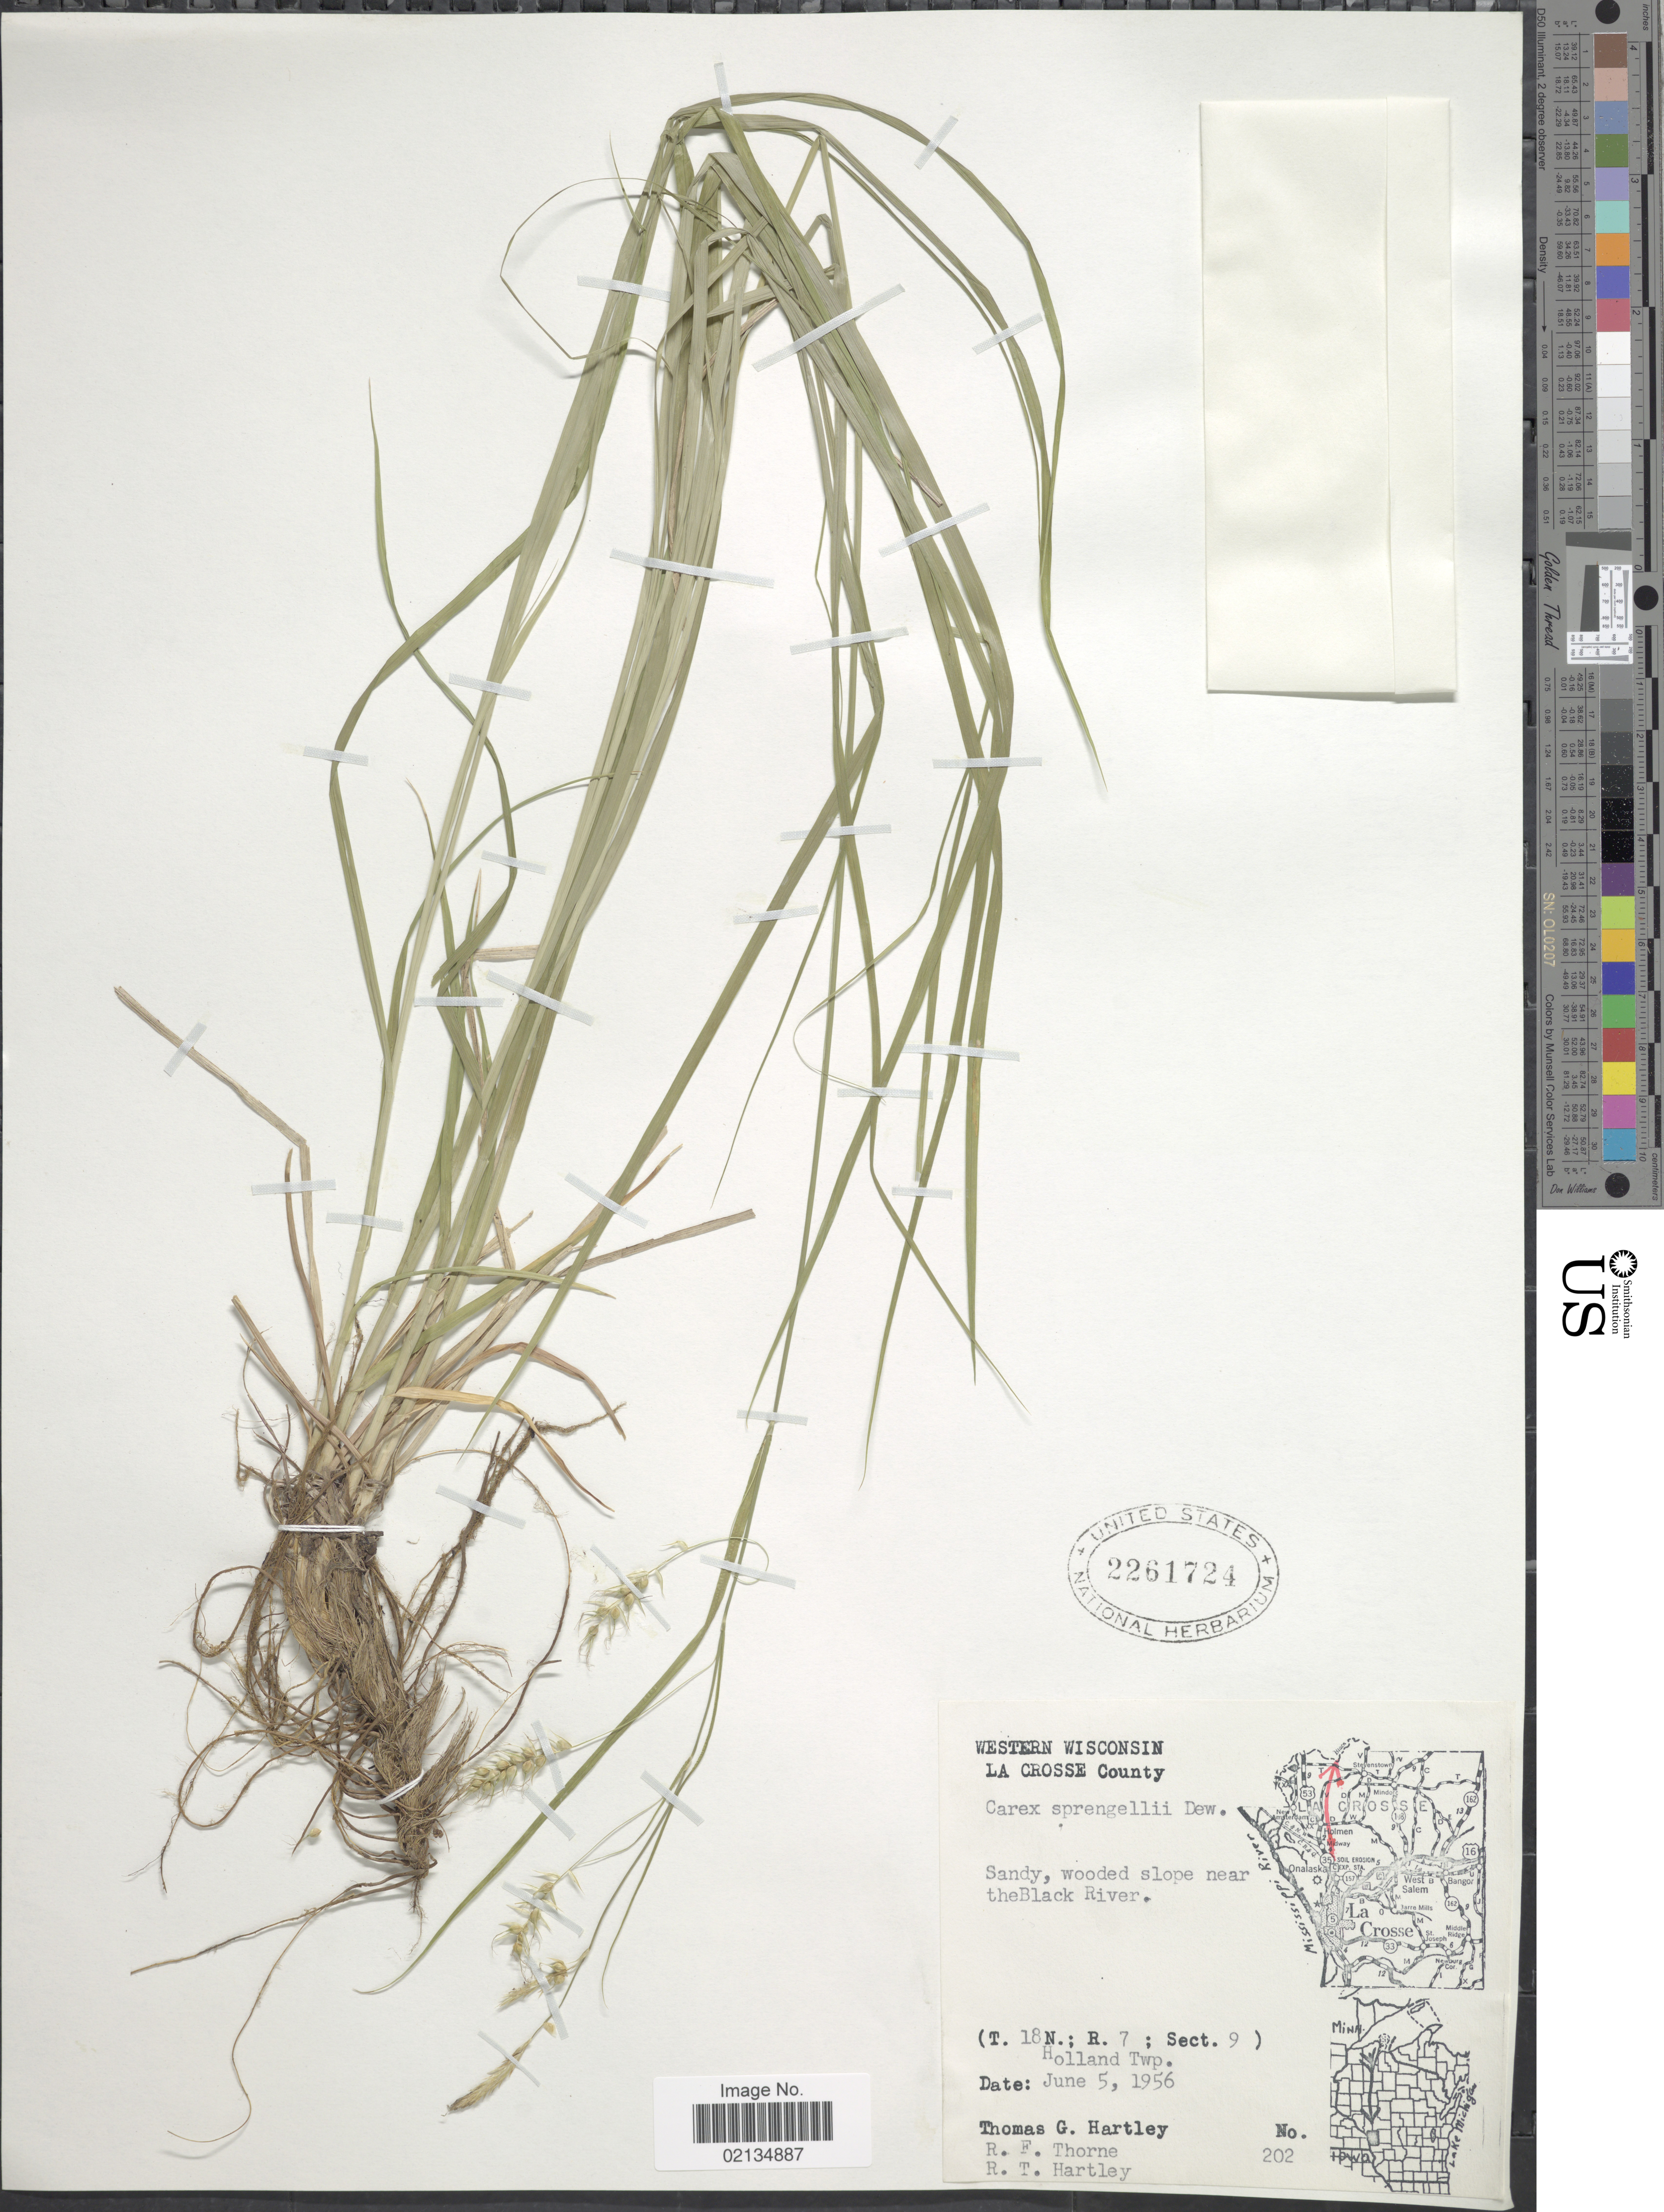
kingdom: Plantae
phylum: Tracheophyta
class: Liliopsida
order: Poales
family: Cyperaceae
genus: Carex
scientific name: Carex sprengelii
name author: Dewey ex Spreng.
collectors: T. G. Hartley, R. F. Thorne & R. T. Hartley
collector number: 202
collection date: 1956-06-05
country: United States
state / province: Wisconsin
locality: Western Wisconsin, La Crosse County, (T. 18N.; R.7 ; Sect 9) Hollad Twp. Sandy wooded slope near theBlack River.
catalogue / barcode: US 2261724